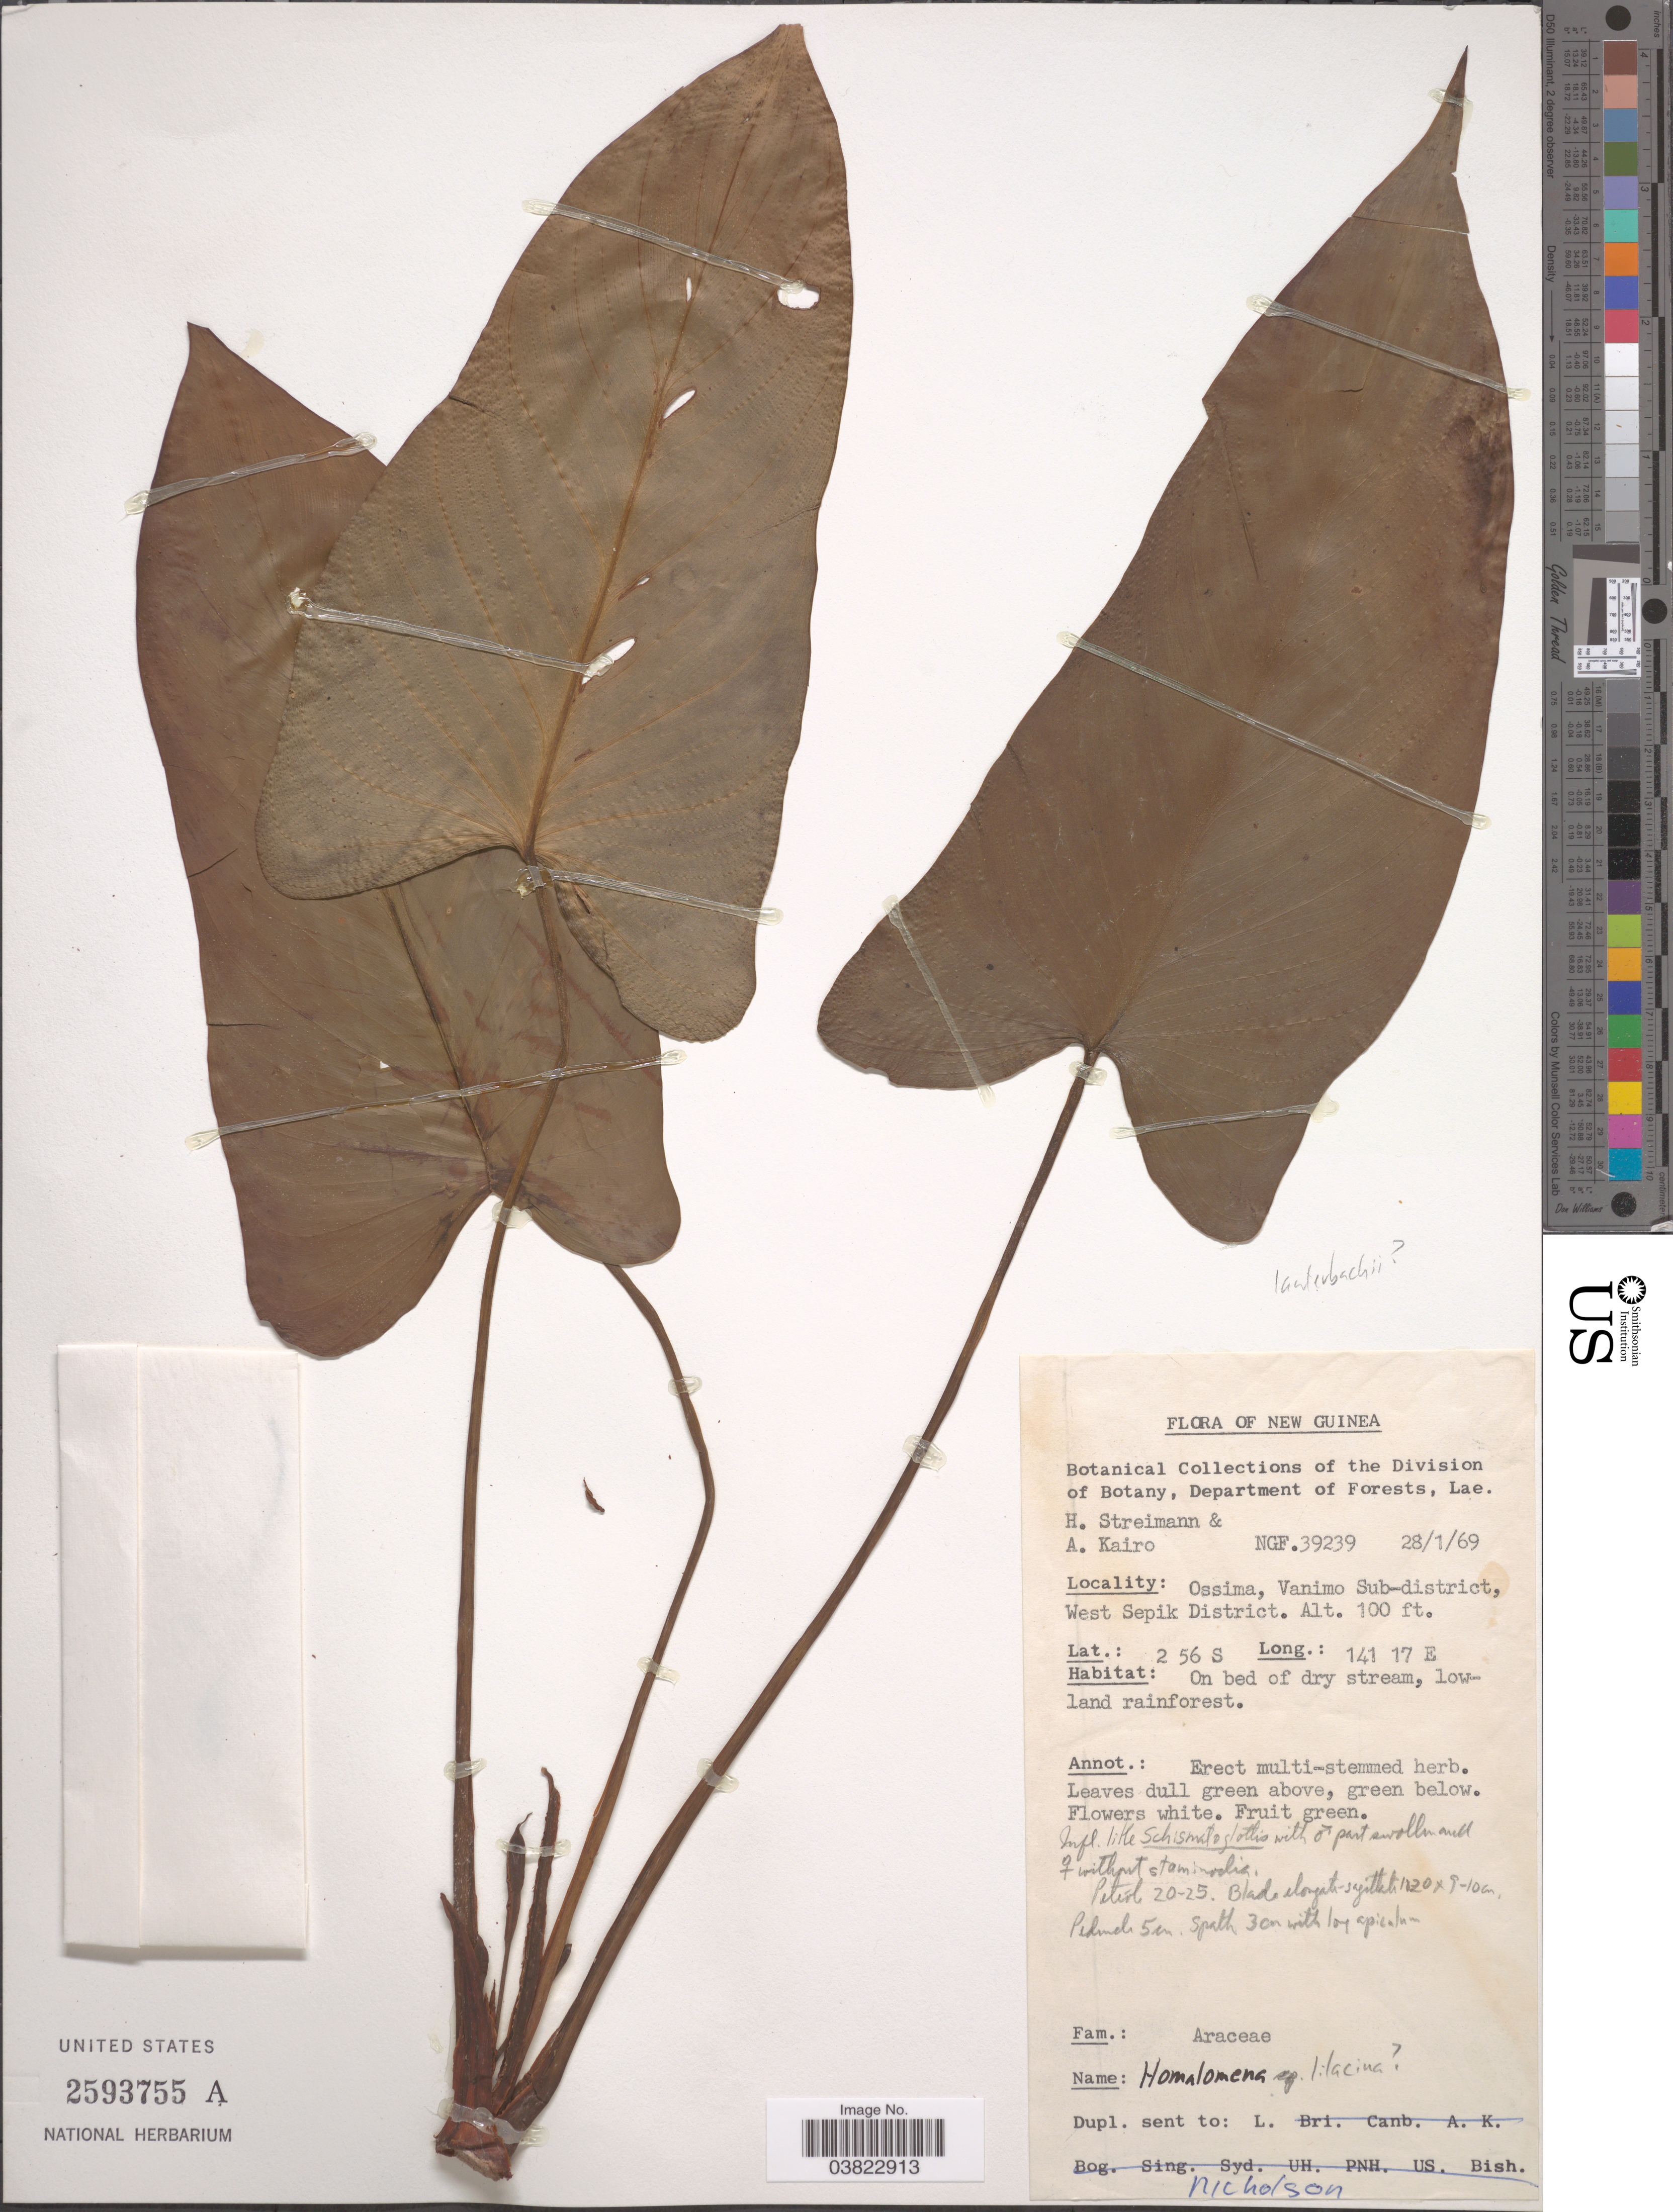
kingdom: Plantae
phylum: Tracheophyta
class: Liliopsida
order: Alismatales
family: Araceae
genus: Homalomena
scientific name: Homalomena lauterbachii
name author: Engl.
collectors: H. Streimann & A. Kairo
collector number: NGF 39239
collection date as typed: Transcribed d/m/y: 28/1/69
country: Papua New Guinea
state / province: Sandaun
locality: New Guinea. Ossima, Vanimo Sub-district, West Sepik District.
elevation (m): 30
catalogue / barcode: US 2593755A